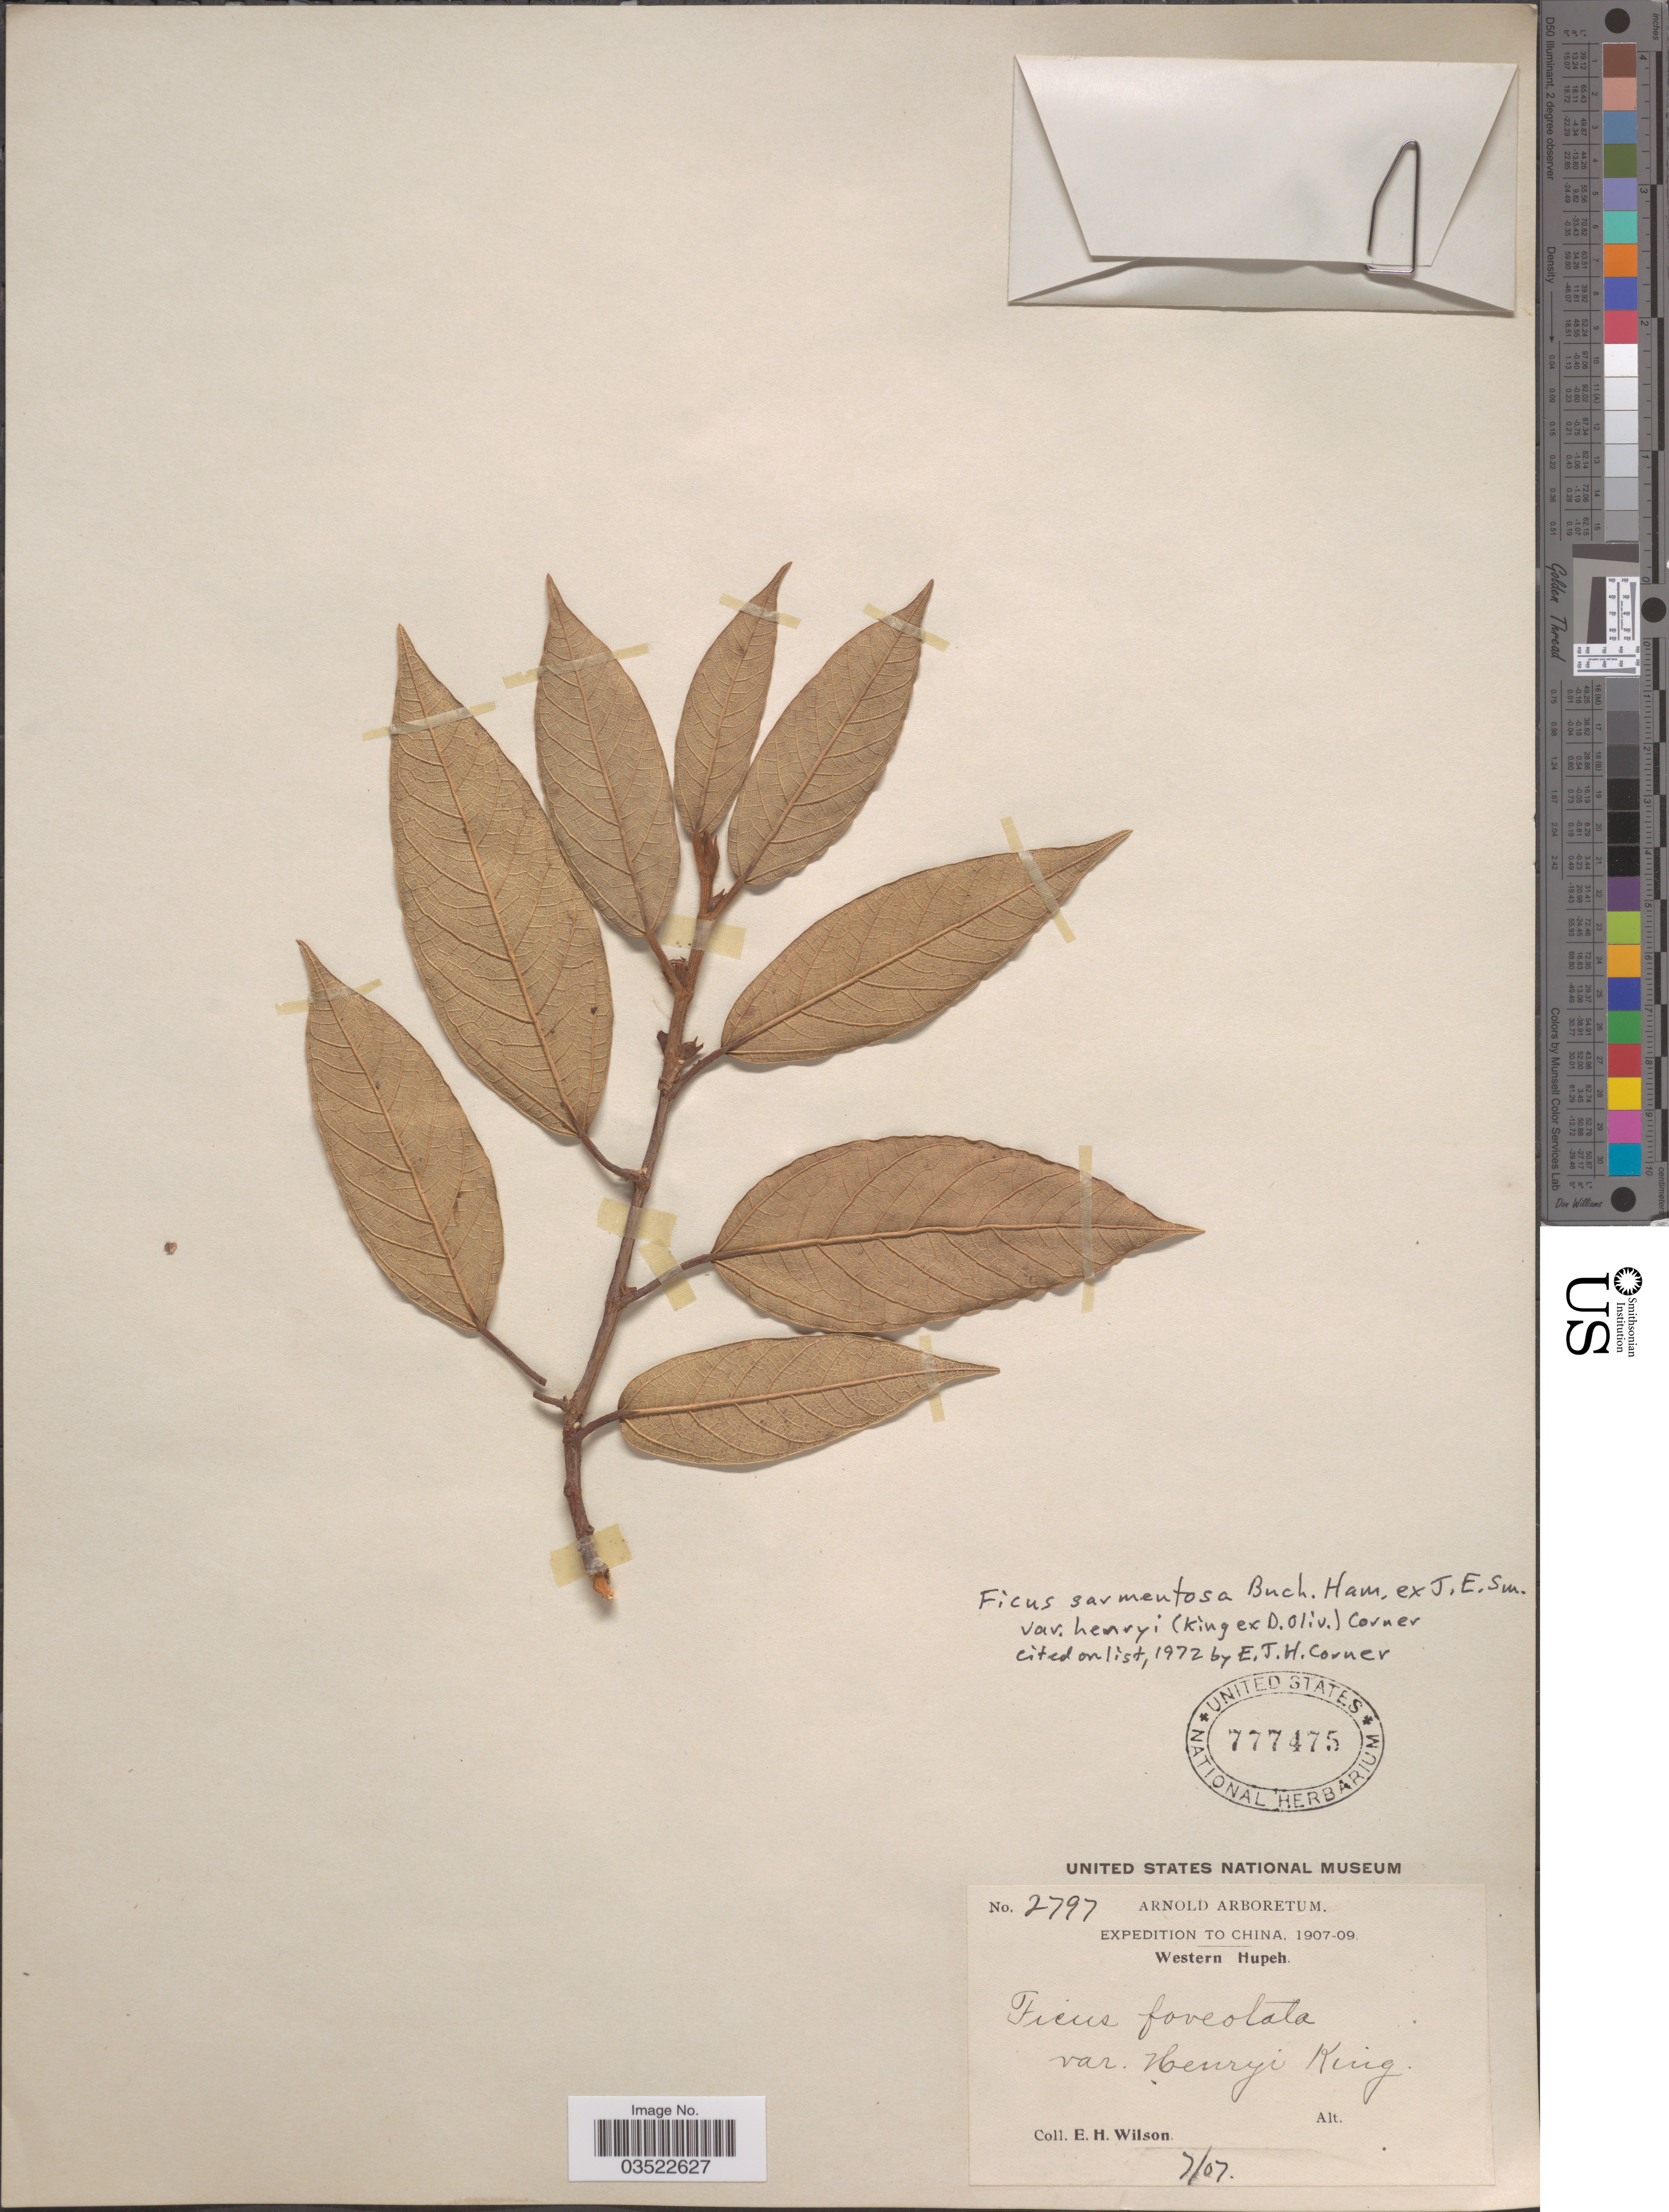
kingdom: Plantae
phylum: Tracheophyta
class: Magnoliopsida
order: Rosales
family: Moraceae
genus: Ficus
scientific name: Ficus sarmentosa var. henryi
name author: (King ex Oliv.) Corner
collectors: E. Wilson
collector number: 2797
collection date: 1907-07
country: China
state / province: Hubei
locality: Western Hupeh.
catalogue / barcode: US 777475